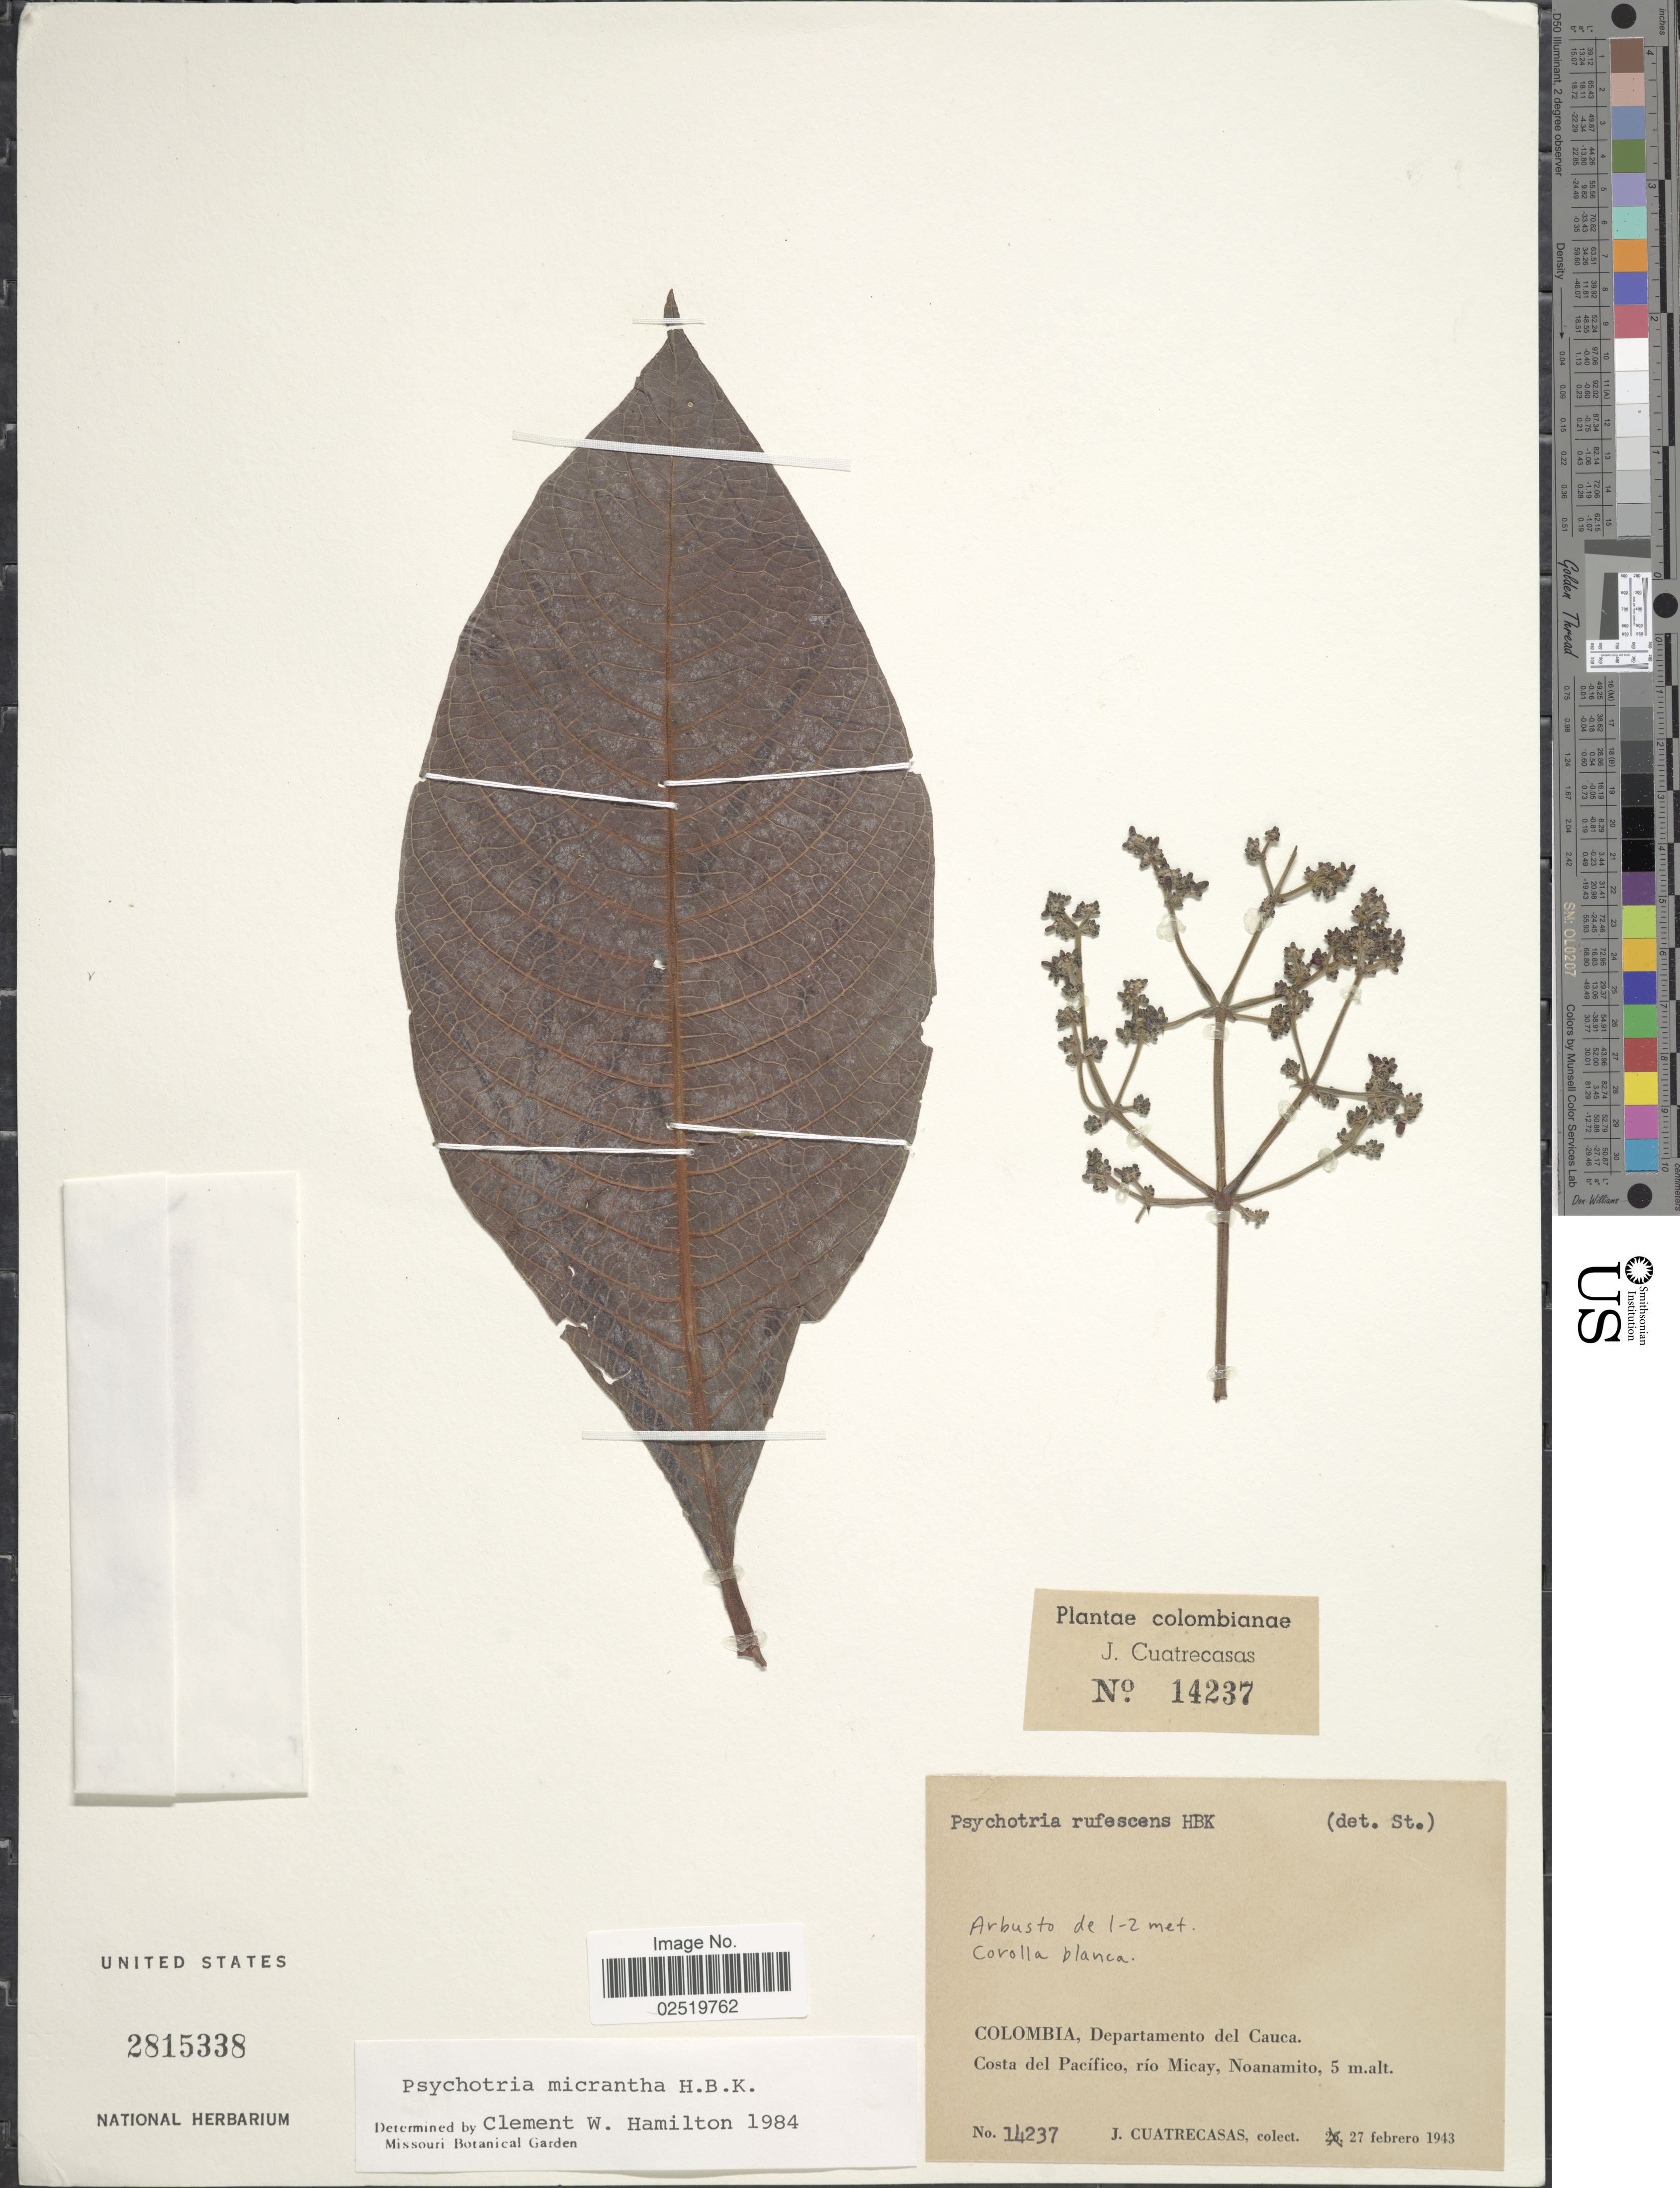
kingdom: Plantae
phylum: Tracheophyta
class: Magnoliopsida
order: Gentianales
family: Rubiaceae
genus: Psychotria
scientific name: Psychotria micrantha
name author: Kunth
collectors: J. Cuatrecasas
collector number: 14237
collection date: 1943-02-27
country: Colombia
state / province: Cauca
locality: Costa del Pacifico, rio Micay, Noanamito, colombianae.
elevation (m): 5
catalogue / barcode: US 2815338